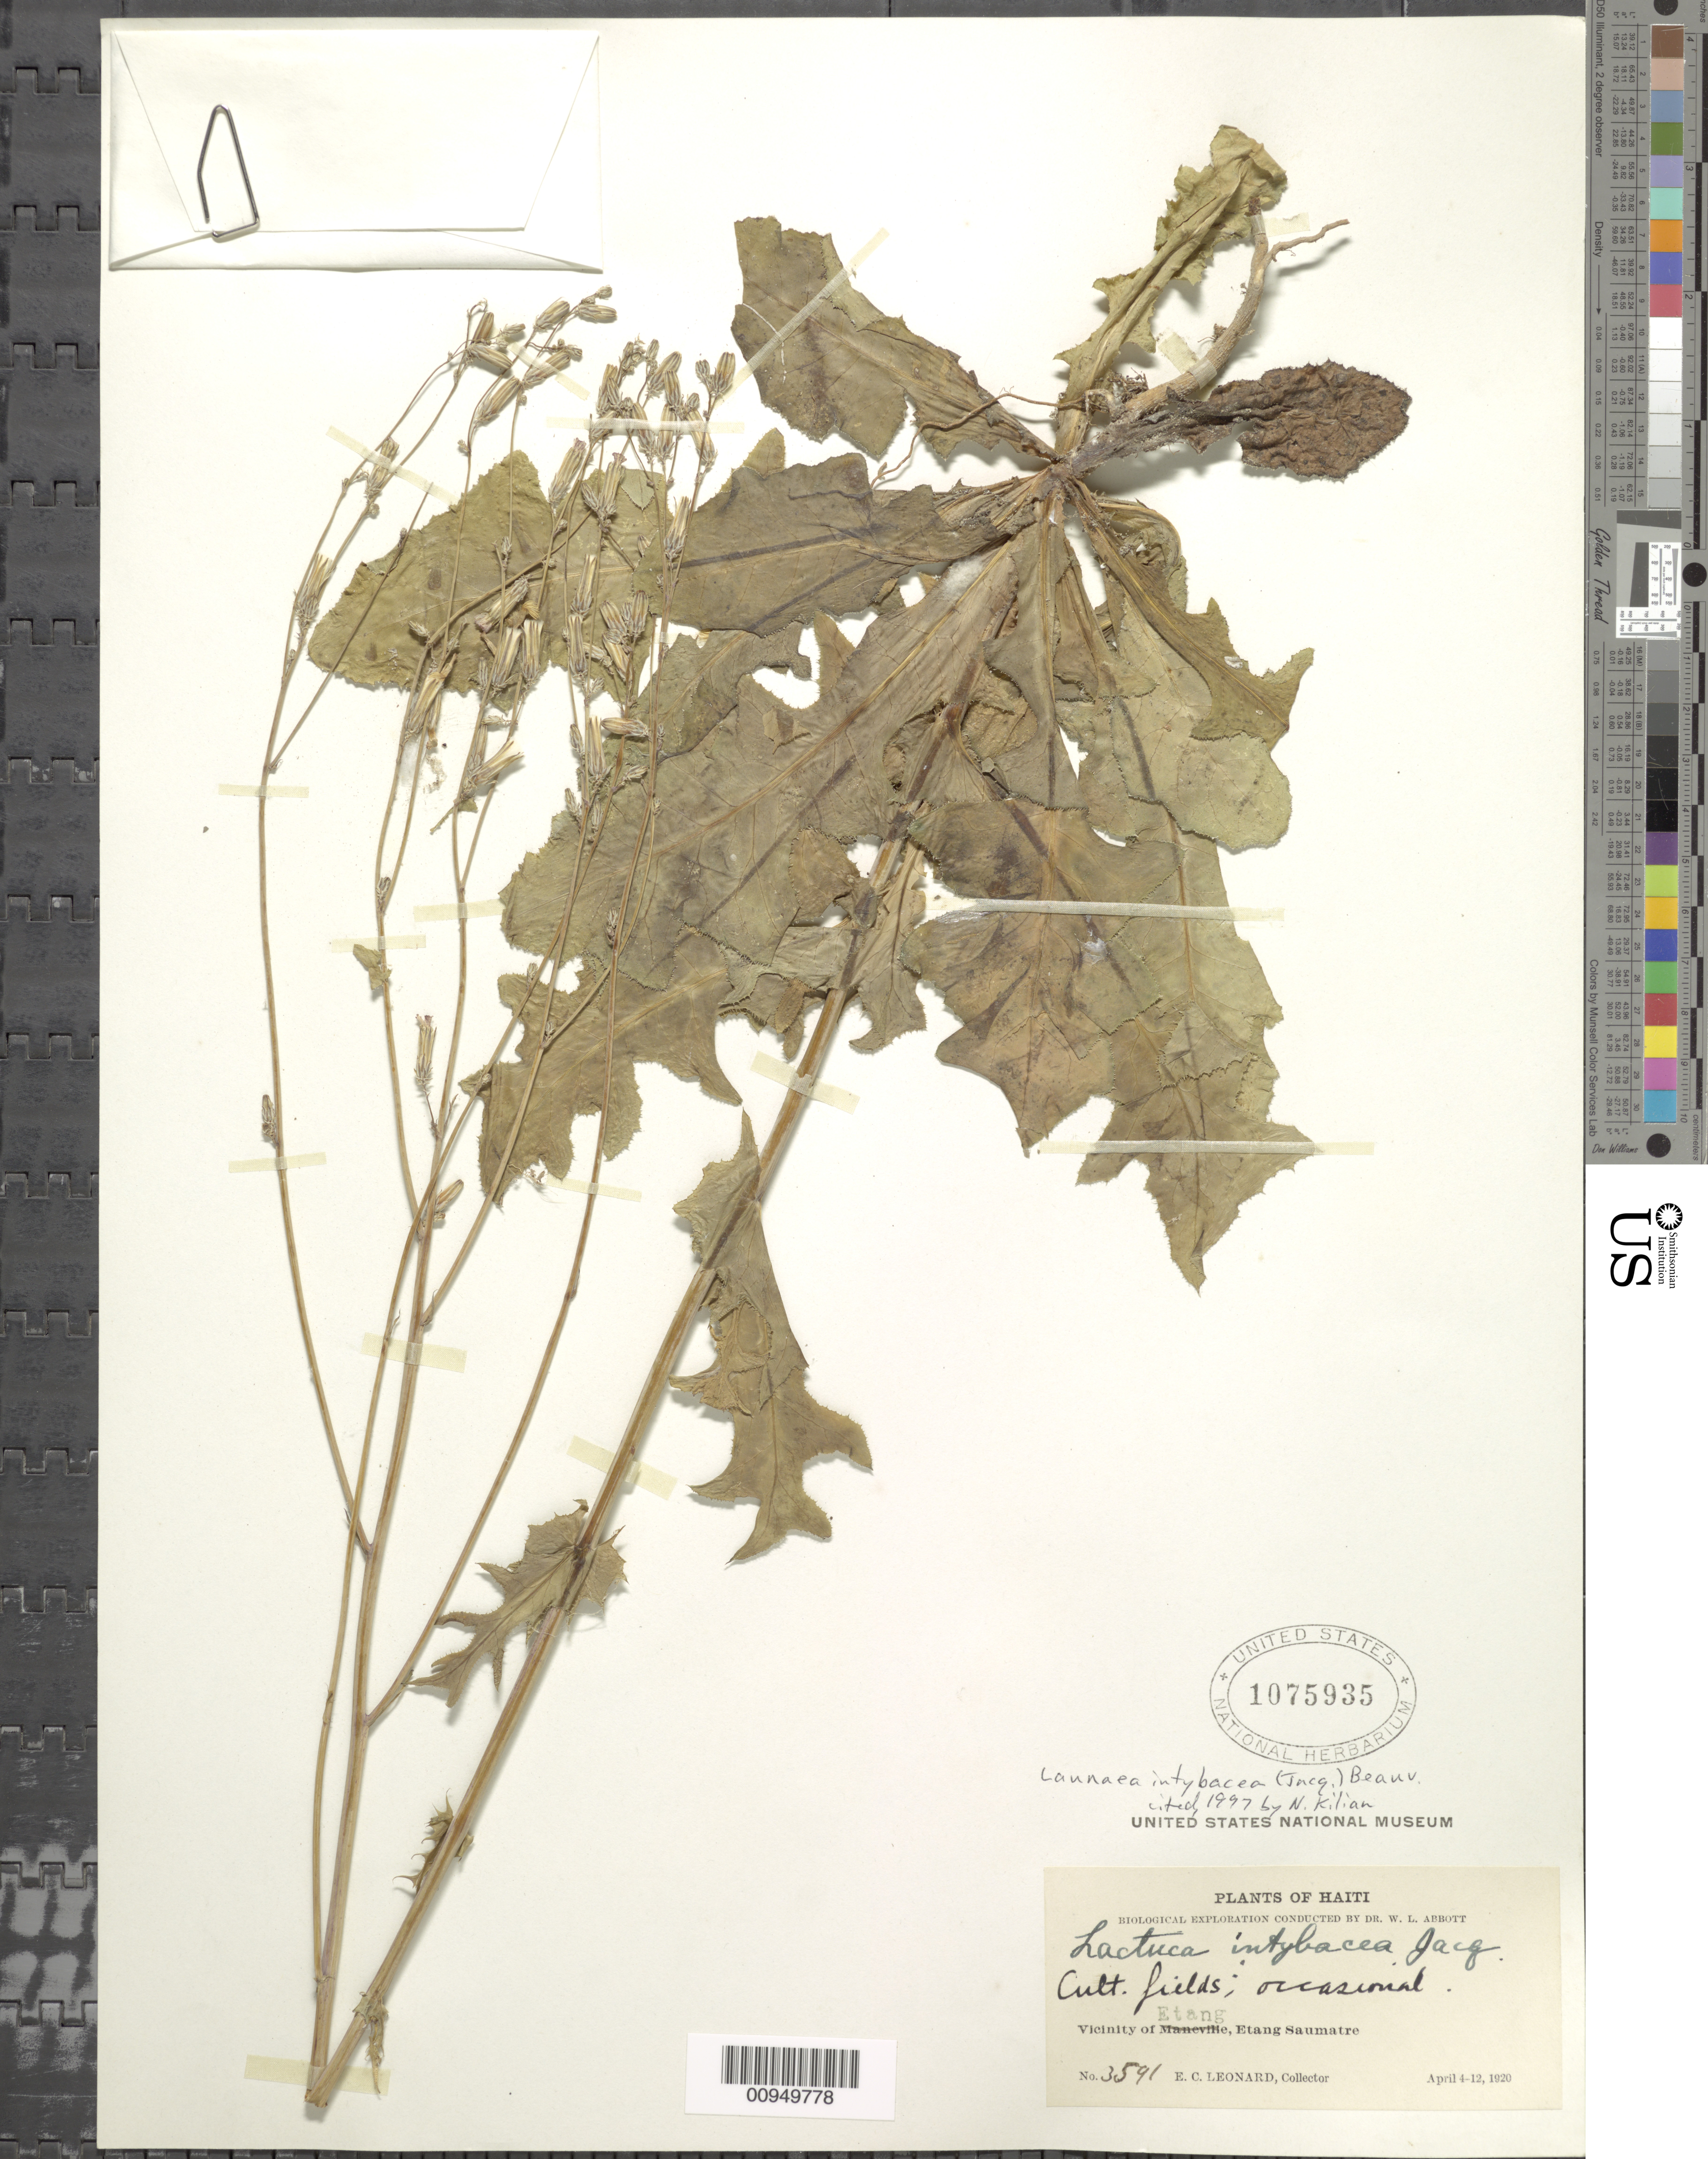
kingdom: Plantae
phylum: Tracheophyta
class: Magnoliopsida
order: Asterales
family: Asteraceae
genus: Launaea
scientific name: Launaea intybacea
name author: (Jacq.) Beauverd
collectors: E. C. Leonard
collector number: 3591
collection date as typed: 04 Apr 1920 to 12 Apr 1920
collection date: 1920-04-04/1920-04-12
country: Haiti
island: Hispaniola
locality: Vicinity of Etang, Etang Saumatre.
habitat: Cultivated fields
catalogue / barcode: US 1075935